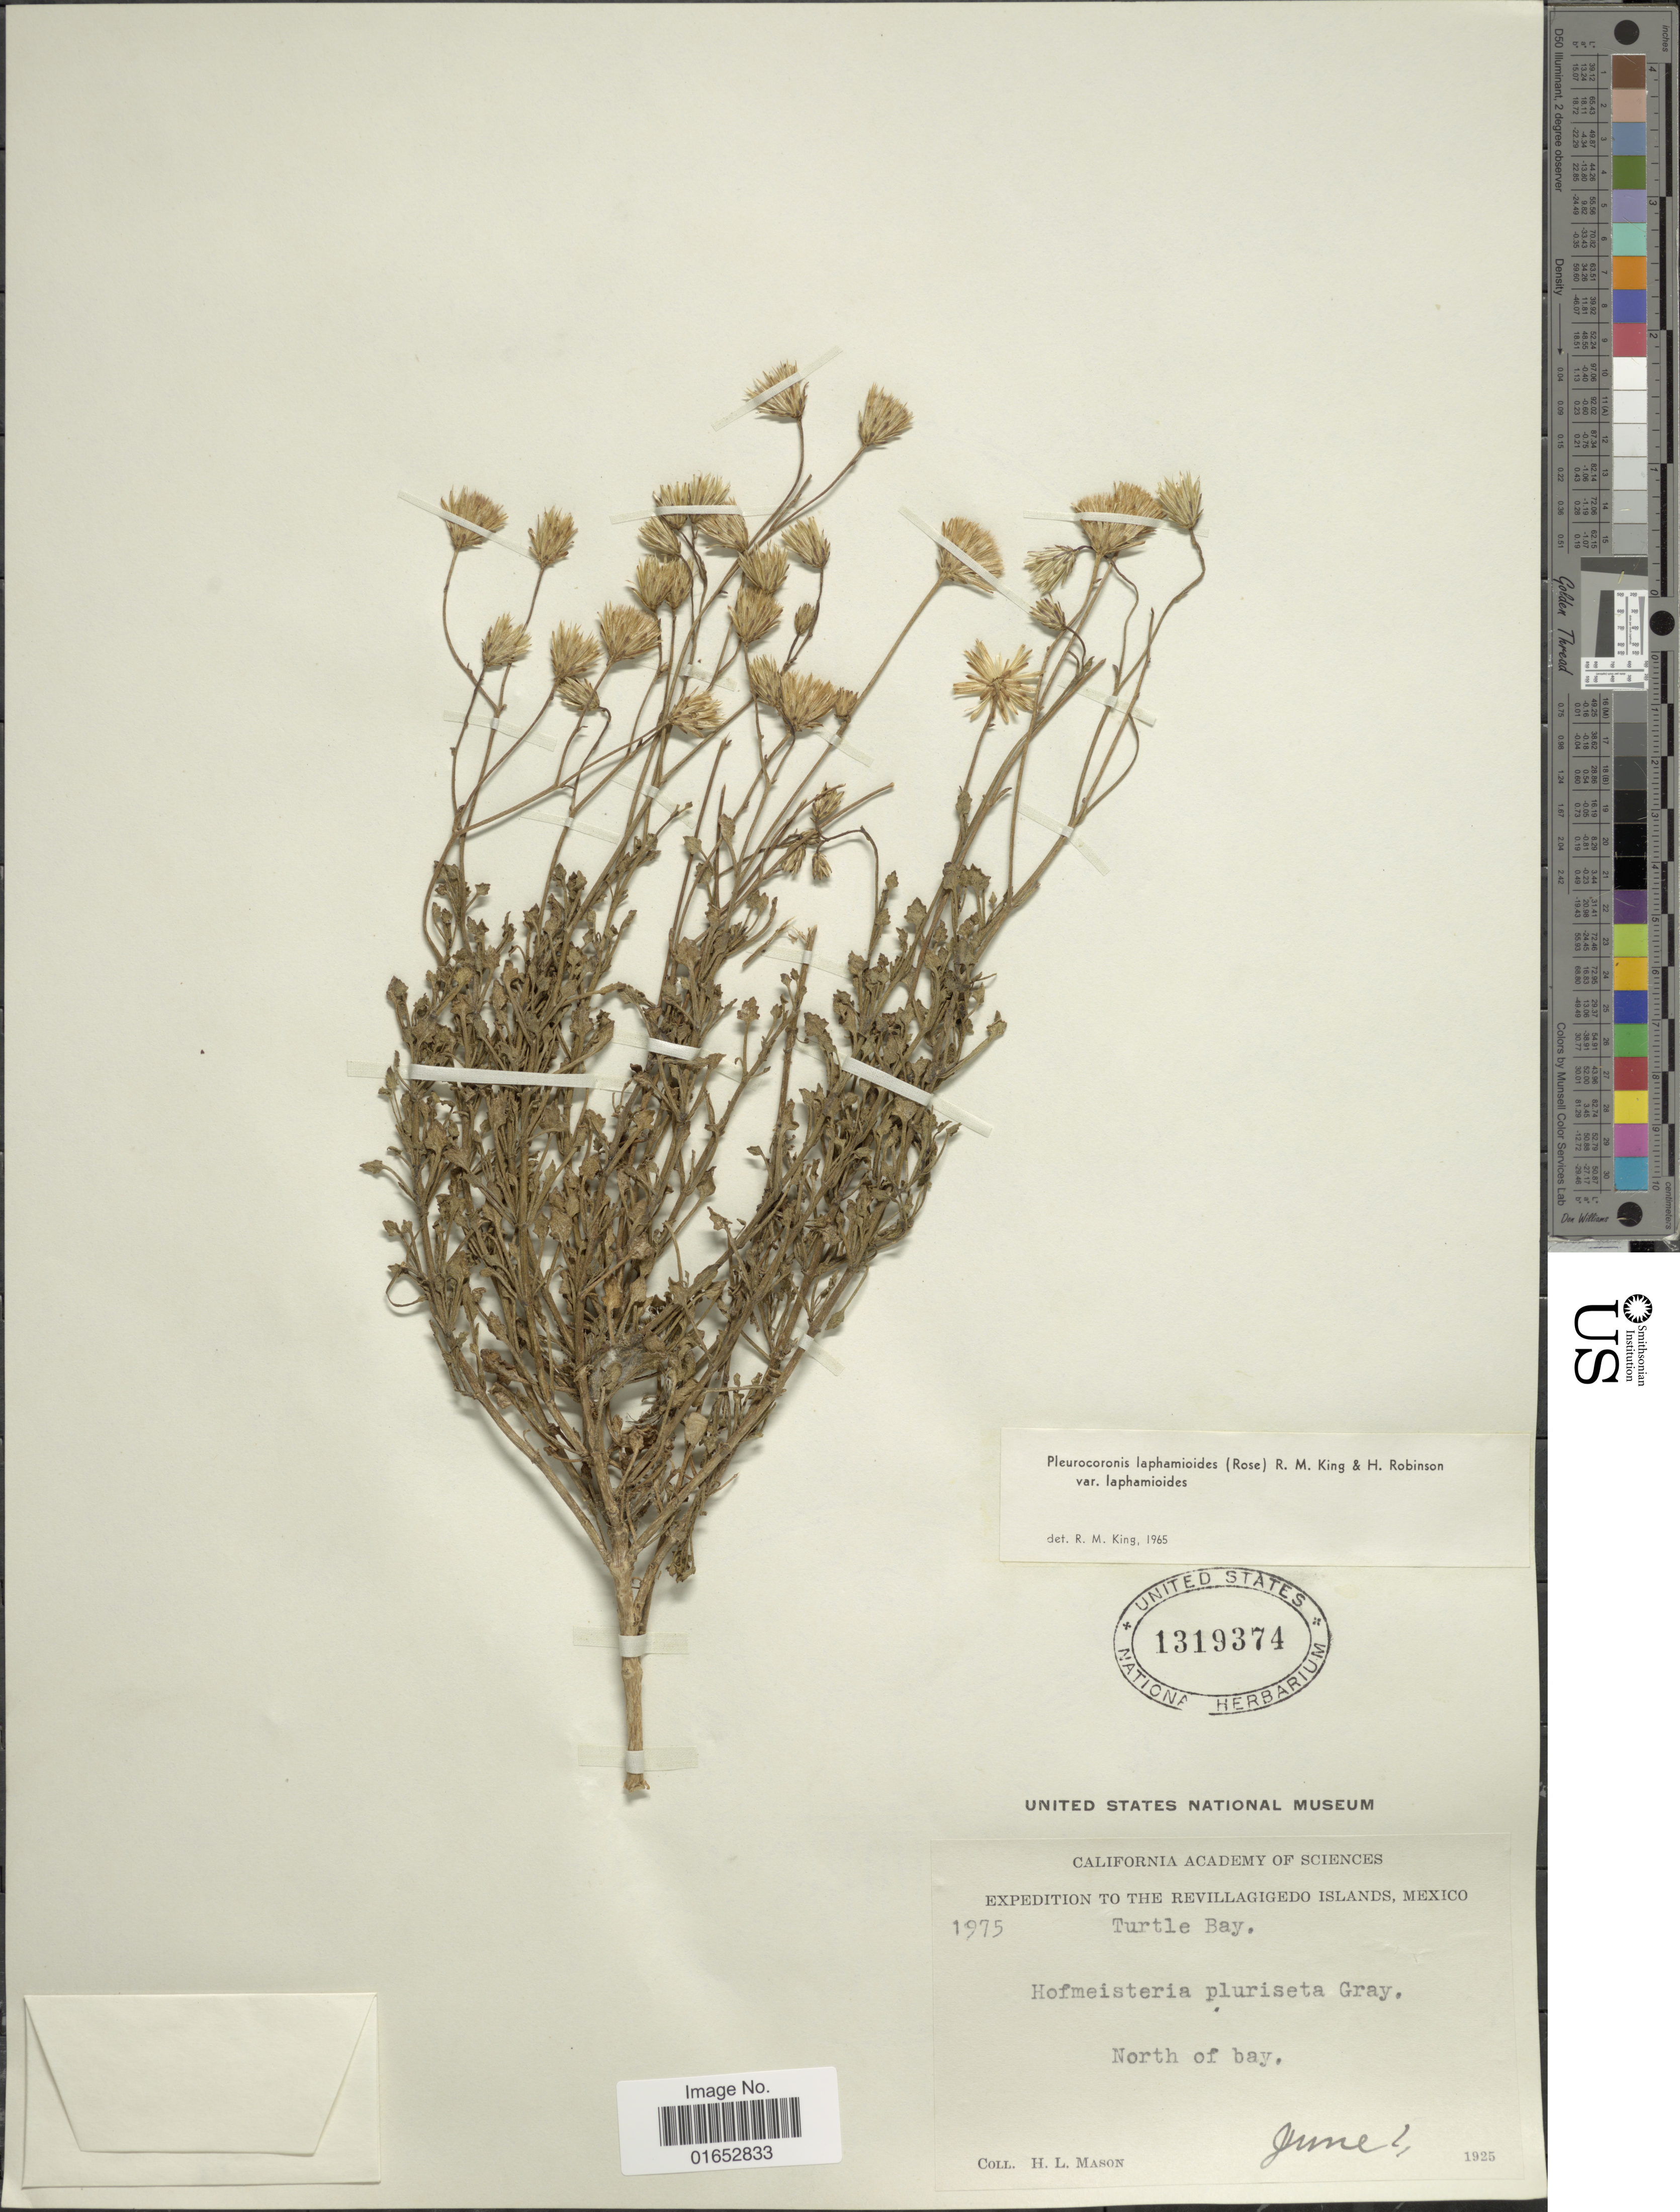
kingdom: Plantae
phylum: Tracheophyta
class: Magnoliopsida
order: Asterales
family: Asteraceae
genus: Pleurocoronis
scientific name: Pleurocoronis laphamioides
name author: (Rose) R.M. King & H. Rob.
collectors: H. L. Mason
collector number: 1975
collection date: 1925-06-02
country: Mexico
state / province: Colima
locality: The Revillagigedo Islands, Turtle Bay, North of bay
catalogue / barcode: US 1319374